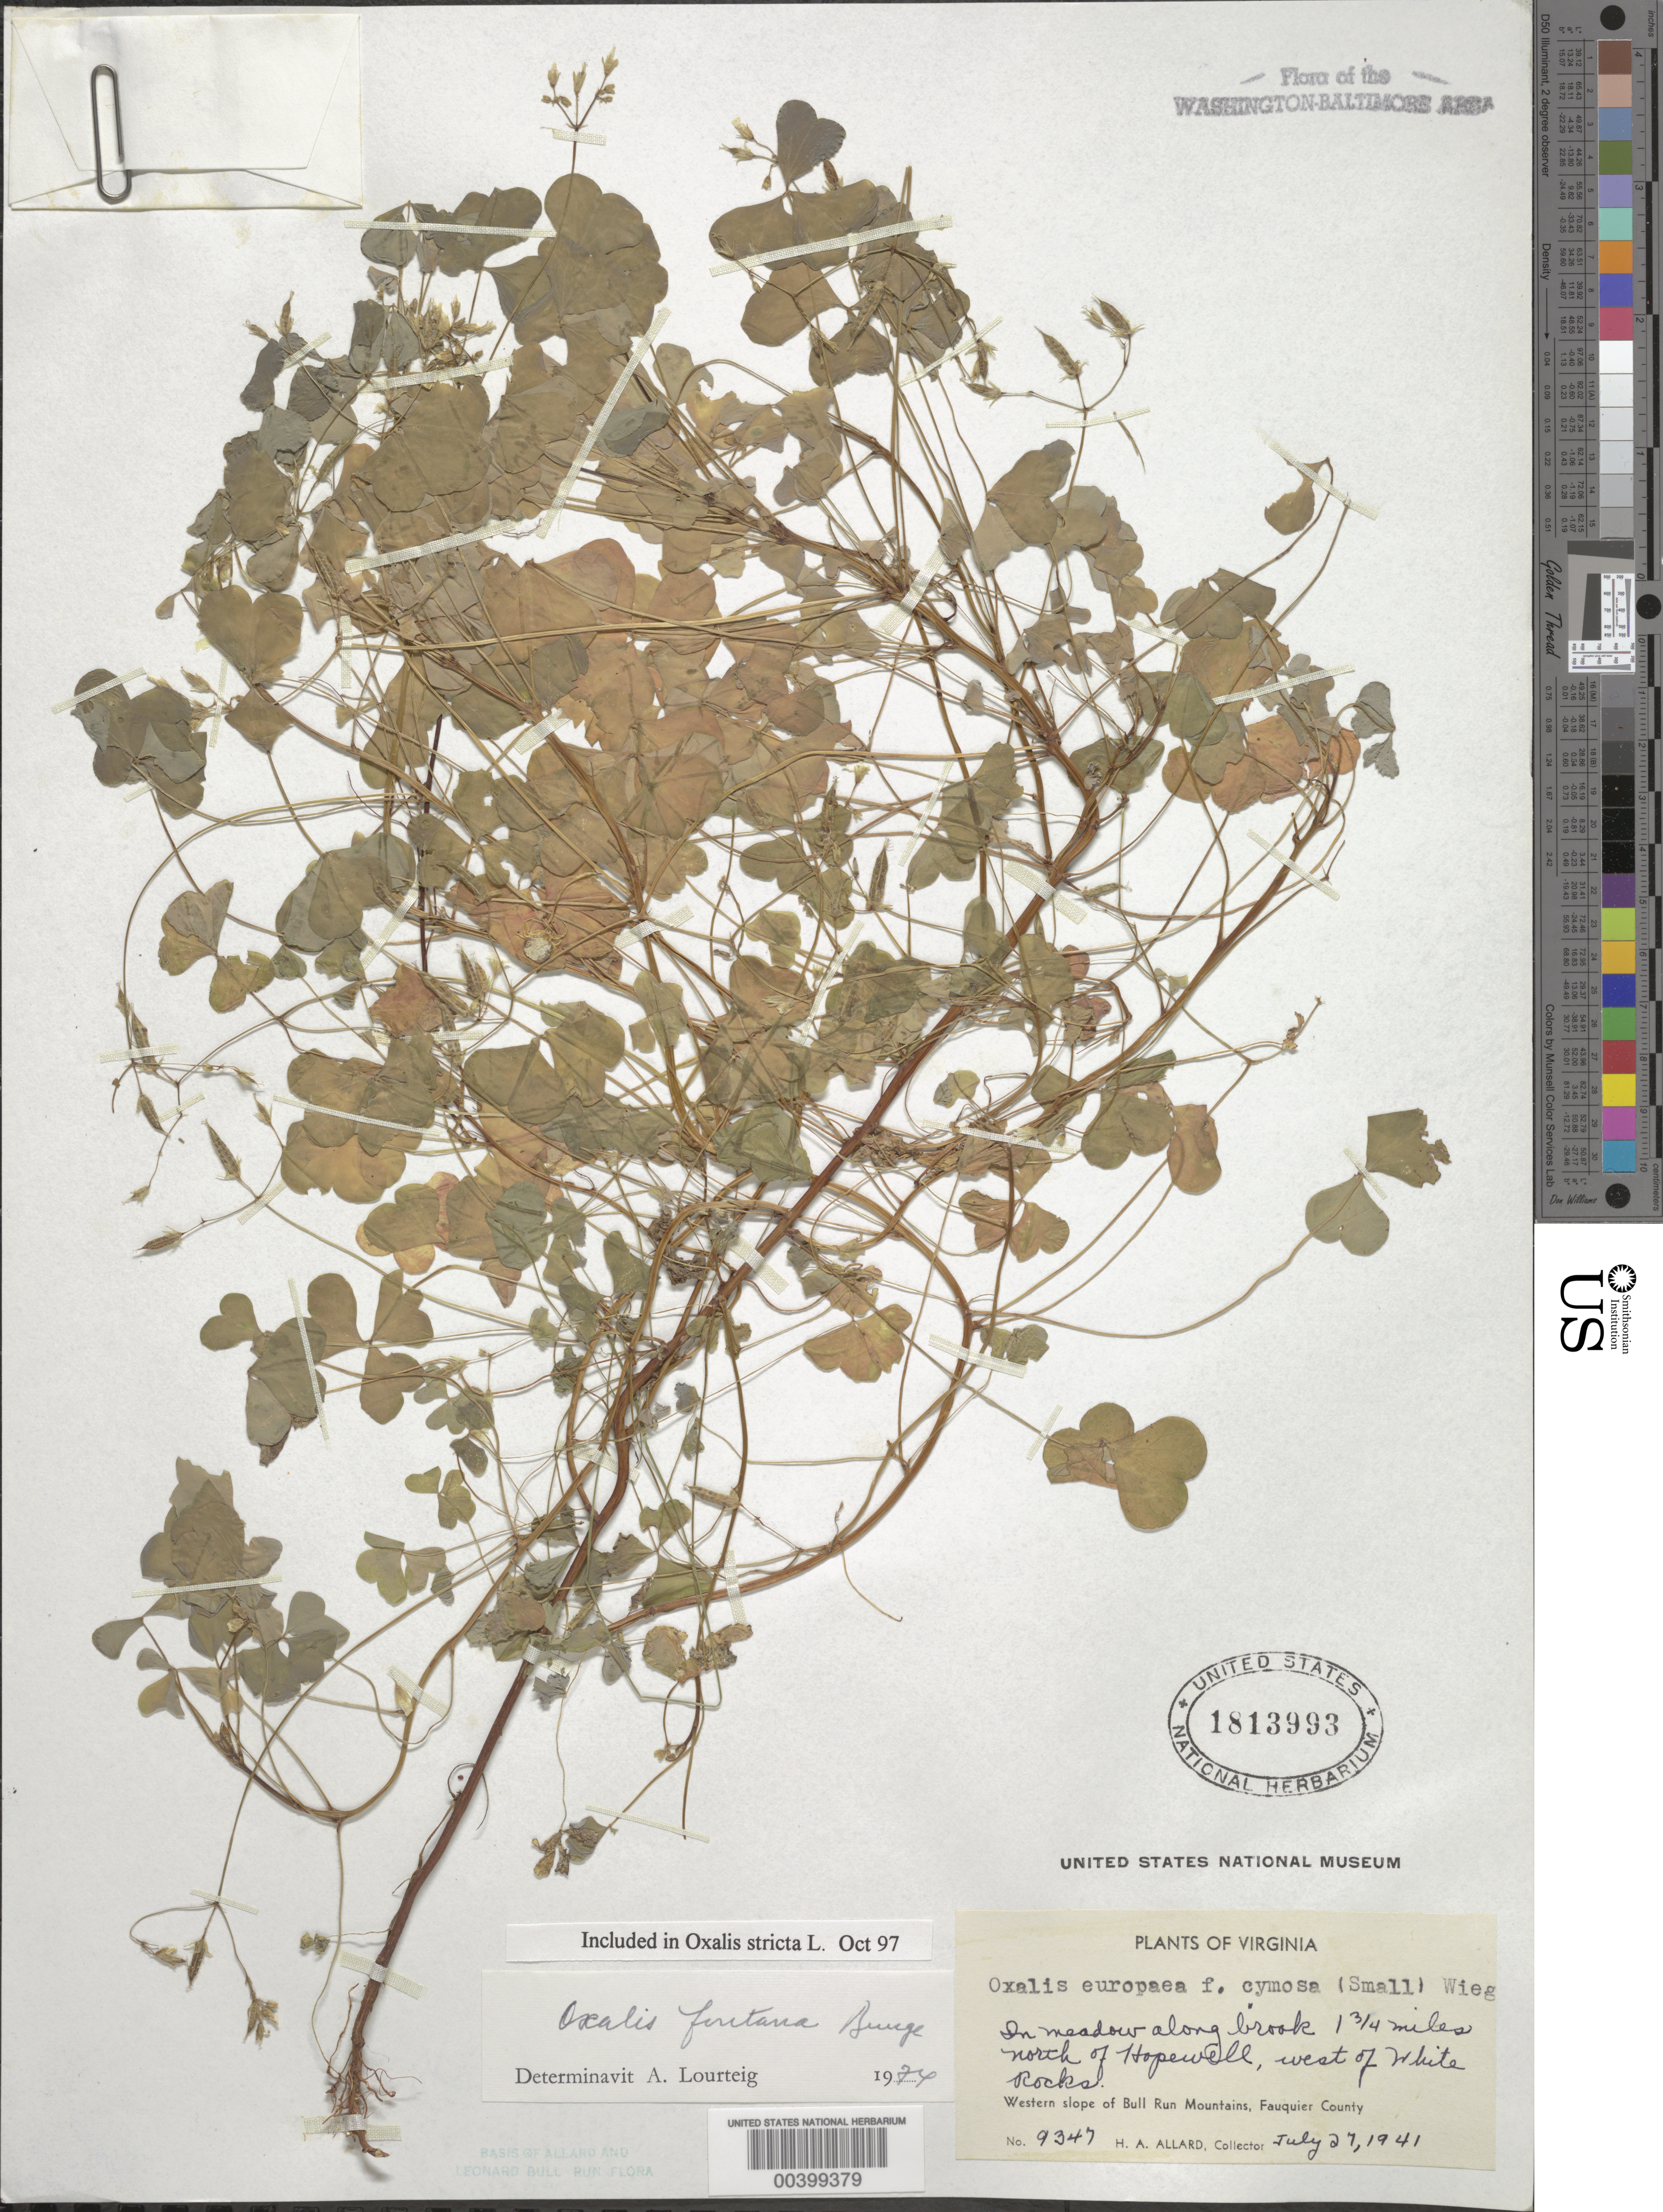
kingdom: Plantae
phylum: Tracheophyta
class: Magnoliopsida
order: Oxalidales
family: Oxalidaceae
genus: Oxalis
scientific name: Oxalis stricta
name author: L.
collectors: H. A. Allard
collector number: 9347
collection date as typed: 27 Jul 1941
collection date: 1941-07-27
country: United States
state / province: Virginia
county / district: Fauquier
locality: North of Hopewell, west of White Rocks Bull Run Mts.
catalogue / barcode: US 1813993